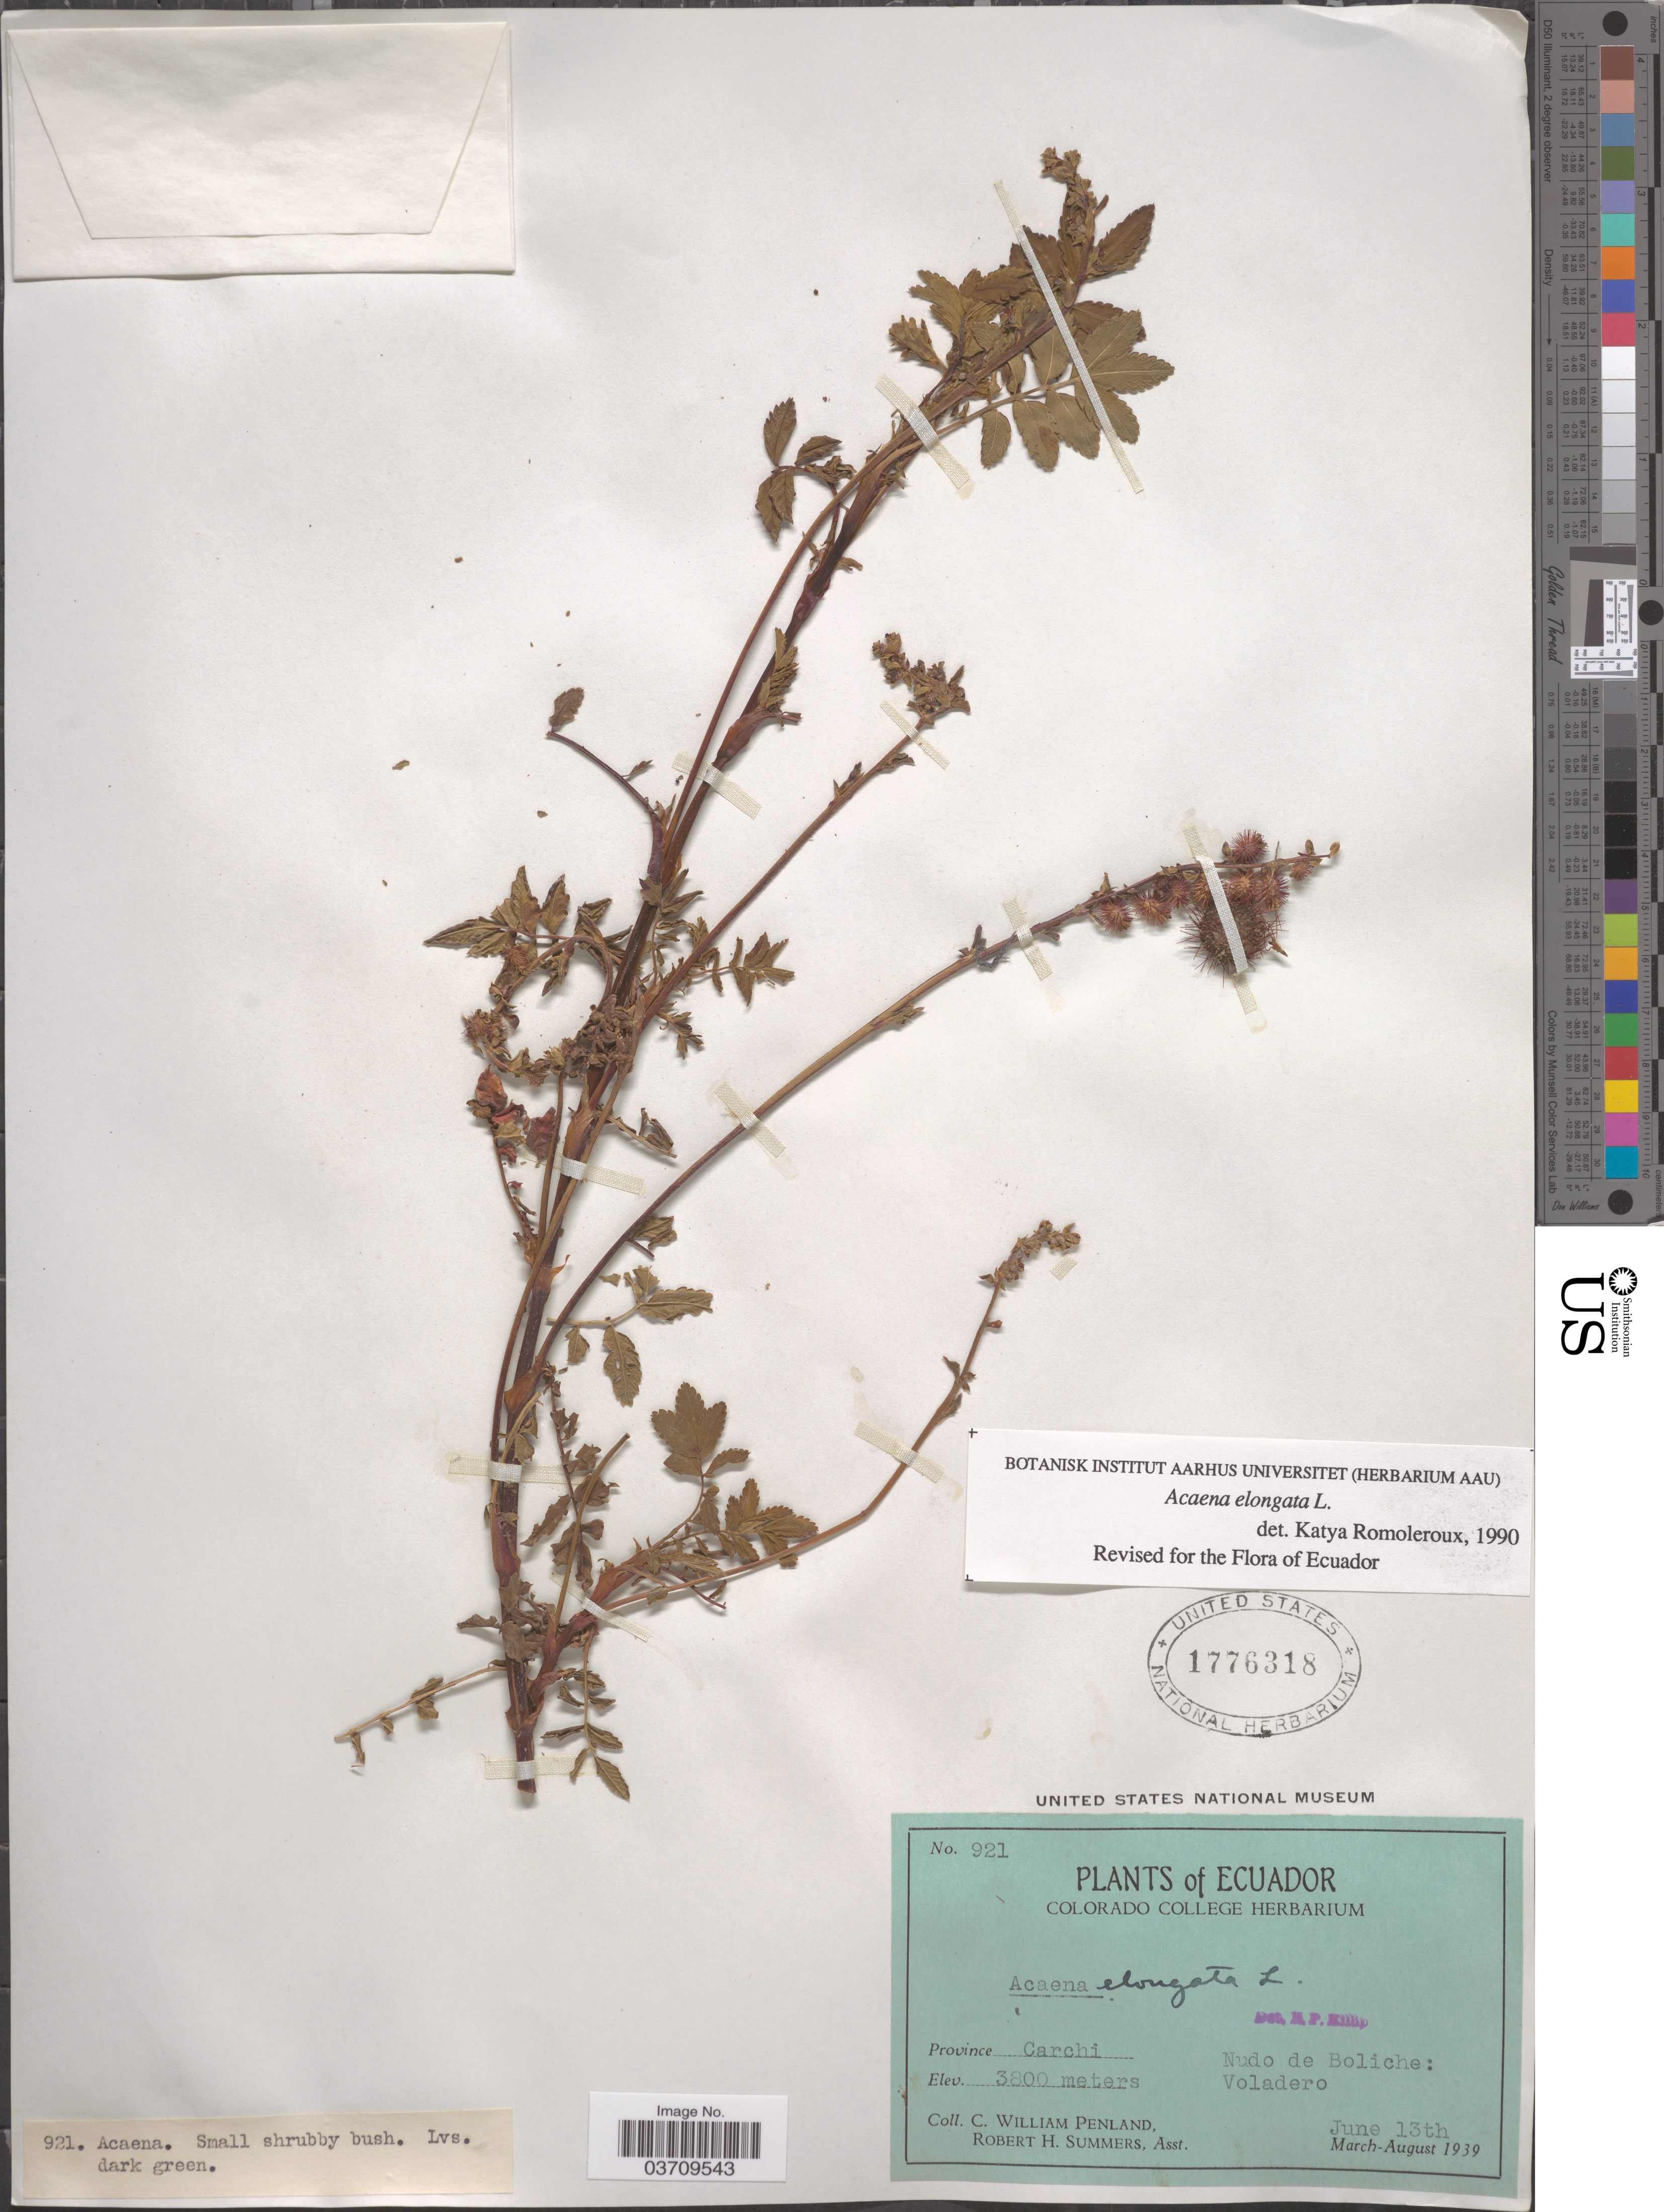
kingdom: Plantae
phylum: Tracheophyta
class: Magnoliopsida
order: Rosales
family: Rosaceae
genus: Acaena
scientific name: Acaena elongata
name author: L.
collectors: C. W. Penland & R. Summers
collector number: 921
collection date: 1939-06-13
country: Ecuador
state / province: Carchi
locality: Nudo de Boliche: Voladero.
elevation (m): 3800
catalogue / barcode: US 1776318